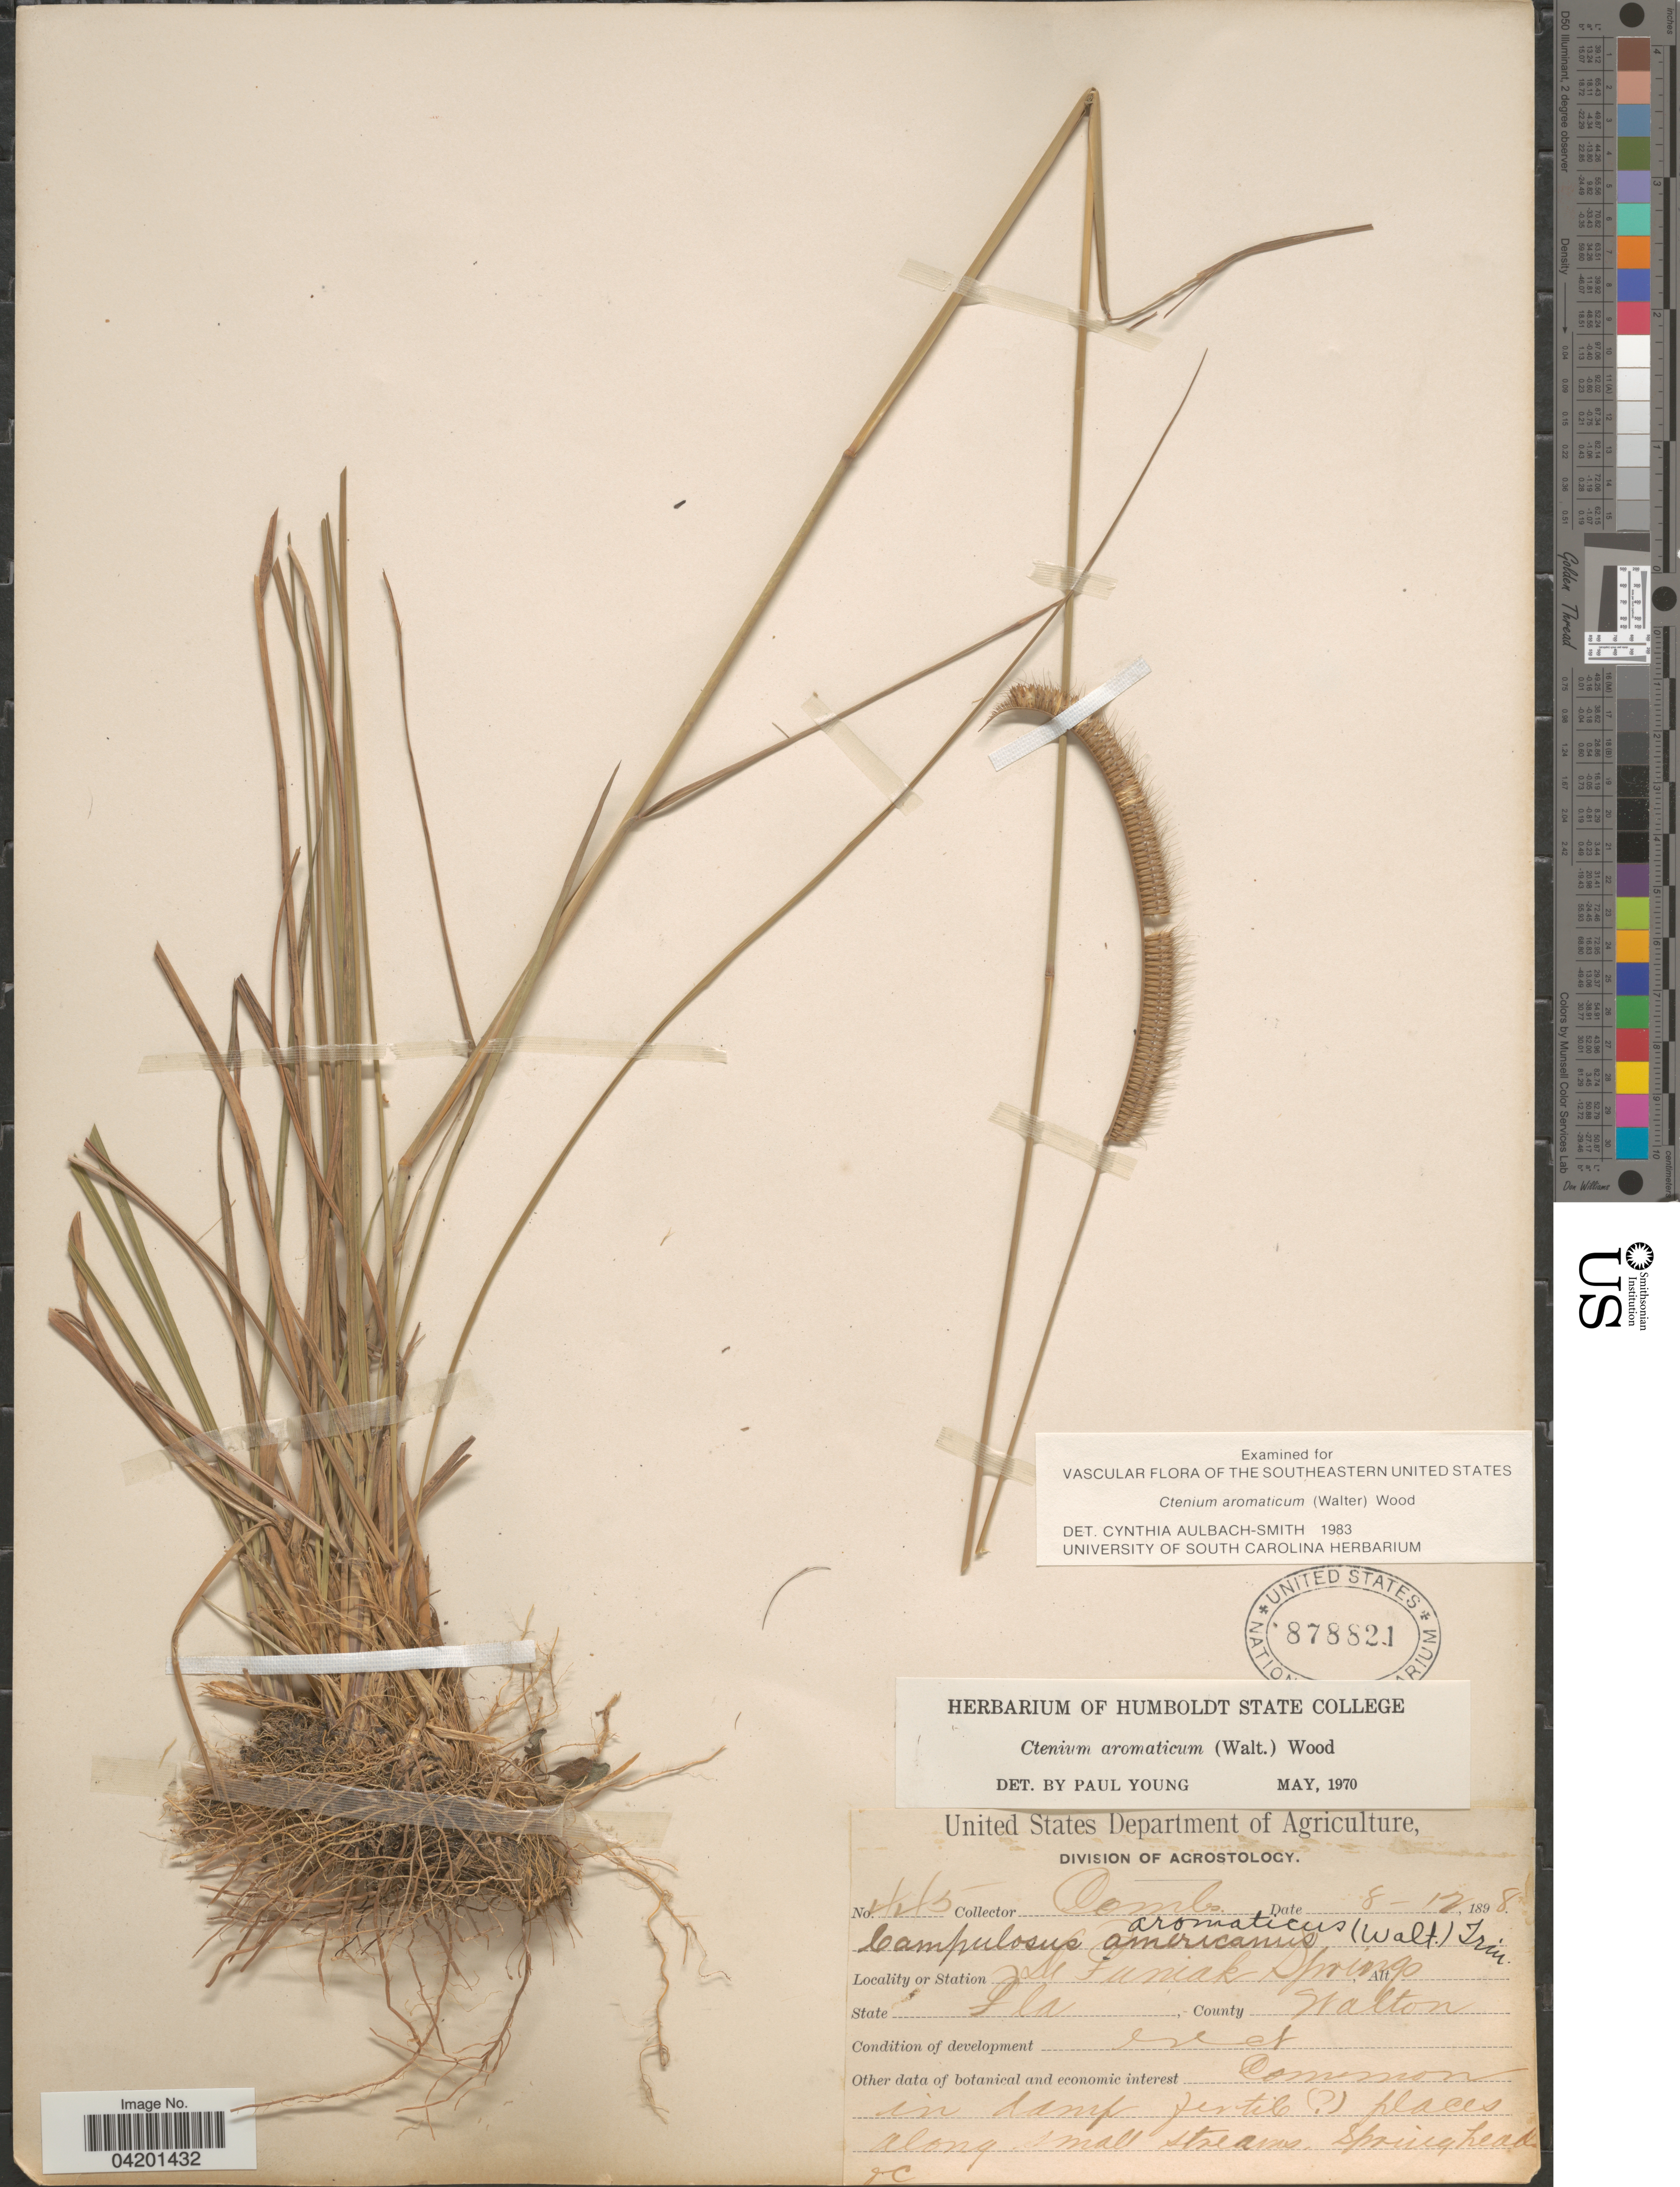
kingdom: Plantae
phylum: Tracheophyta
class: Liliopsida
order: Poales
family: Poaceae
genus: Ctenium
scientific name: Ctenium aromaticum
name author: (Walter) Alph. Wood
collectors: -. Combs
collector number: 445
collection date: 1898-08-12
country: United States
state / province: Florida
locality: De Funiak Springs. County Walton.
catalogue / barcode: US 878821